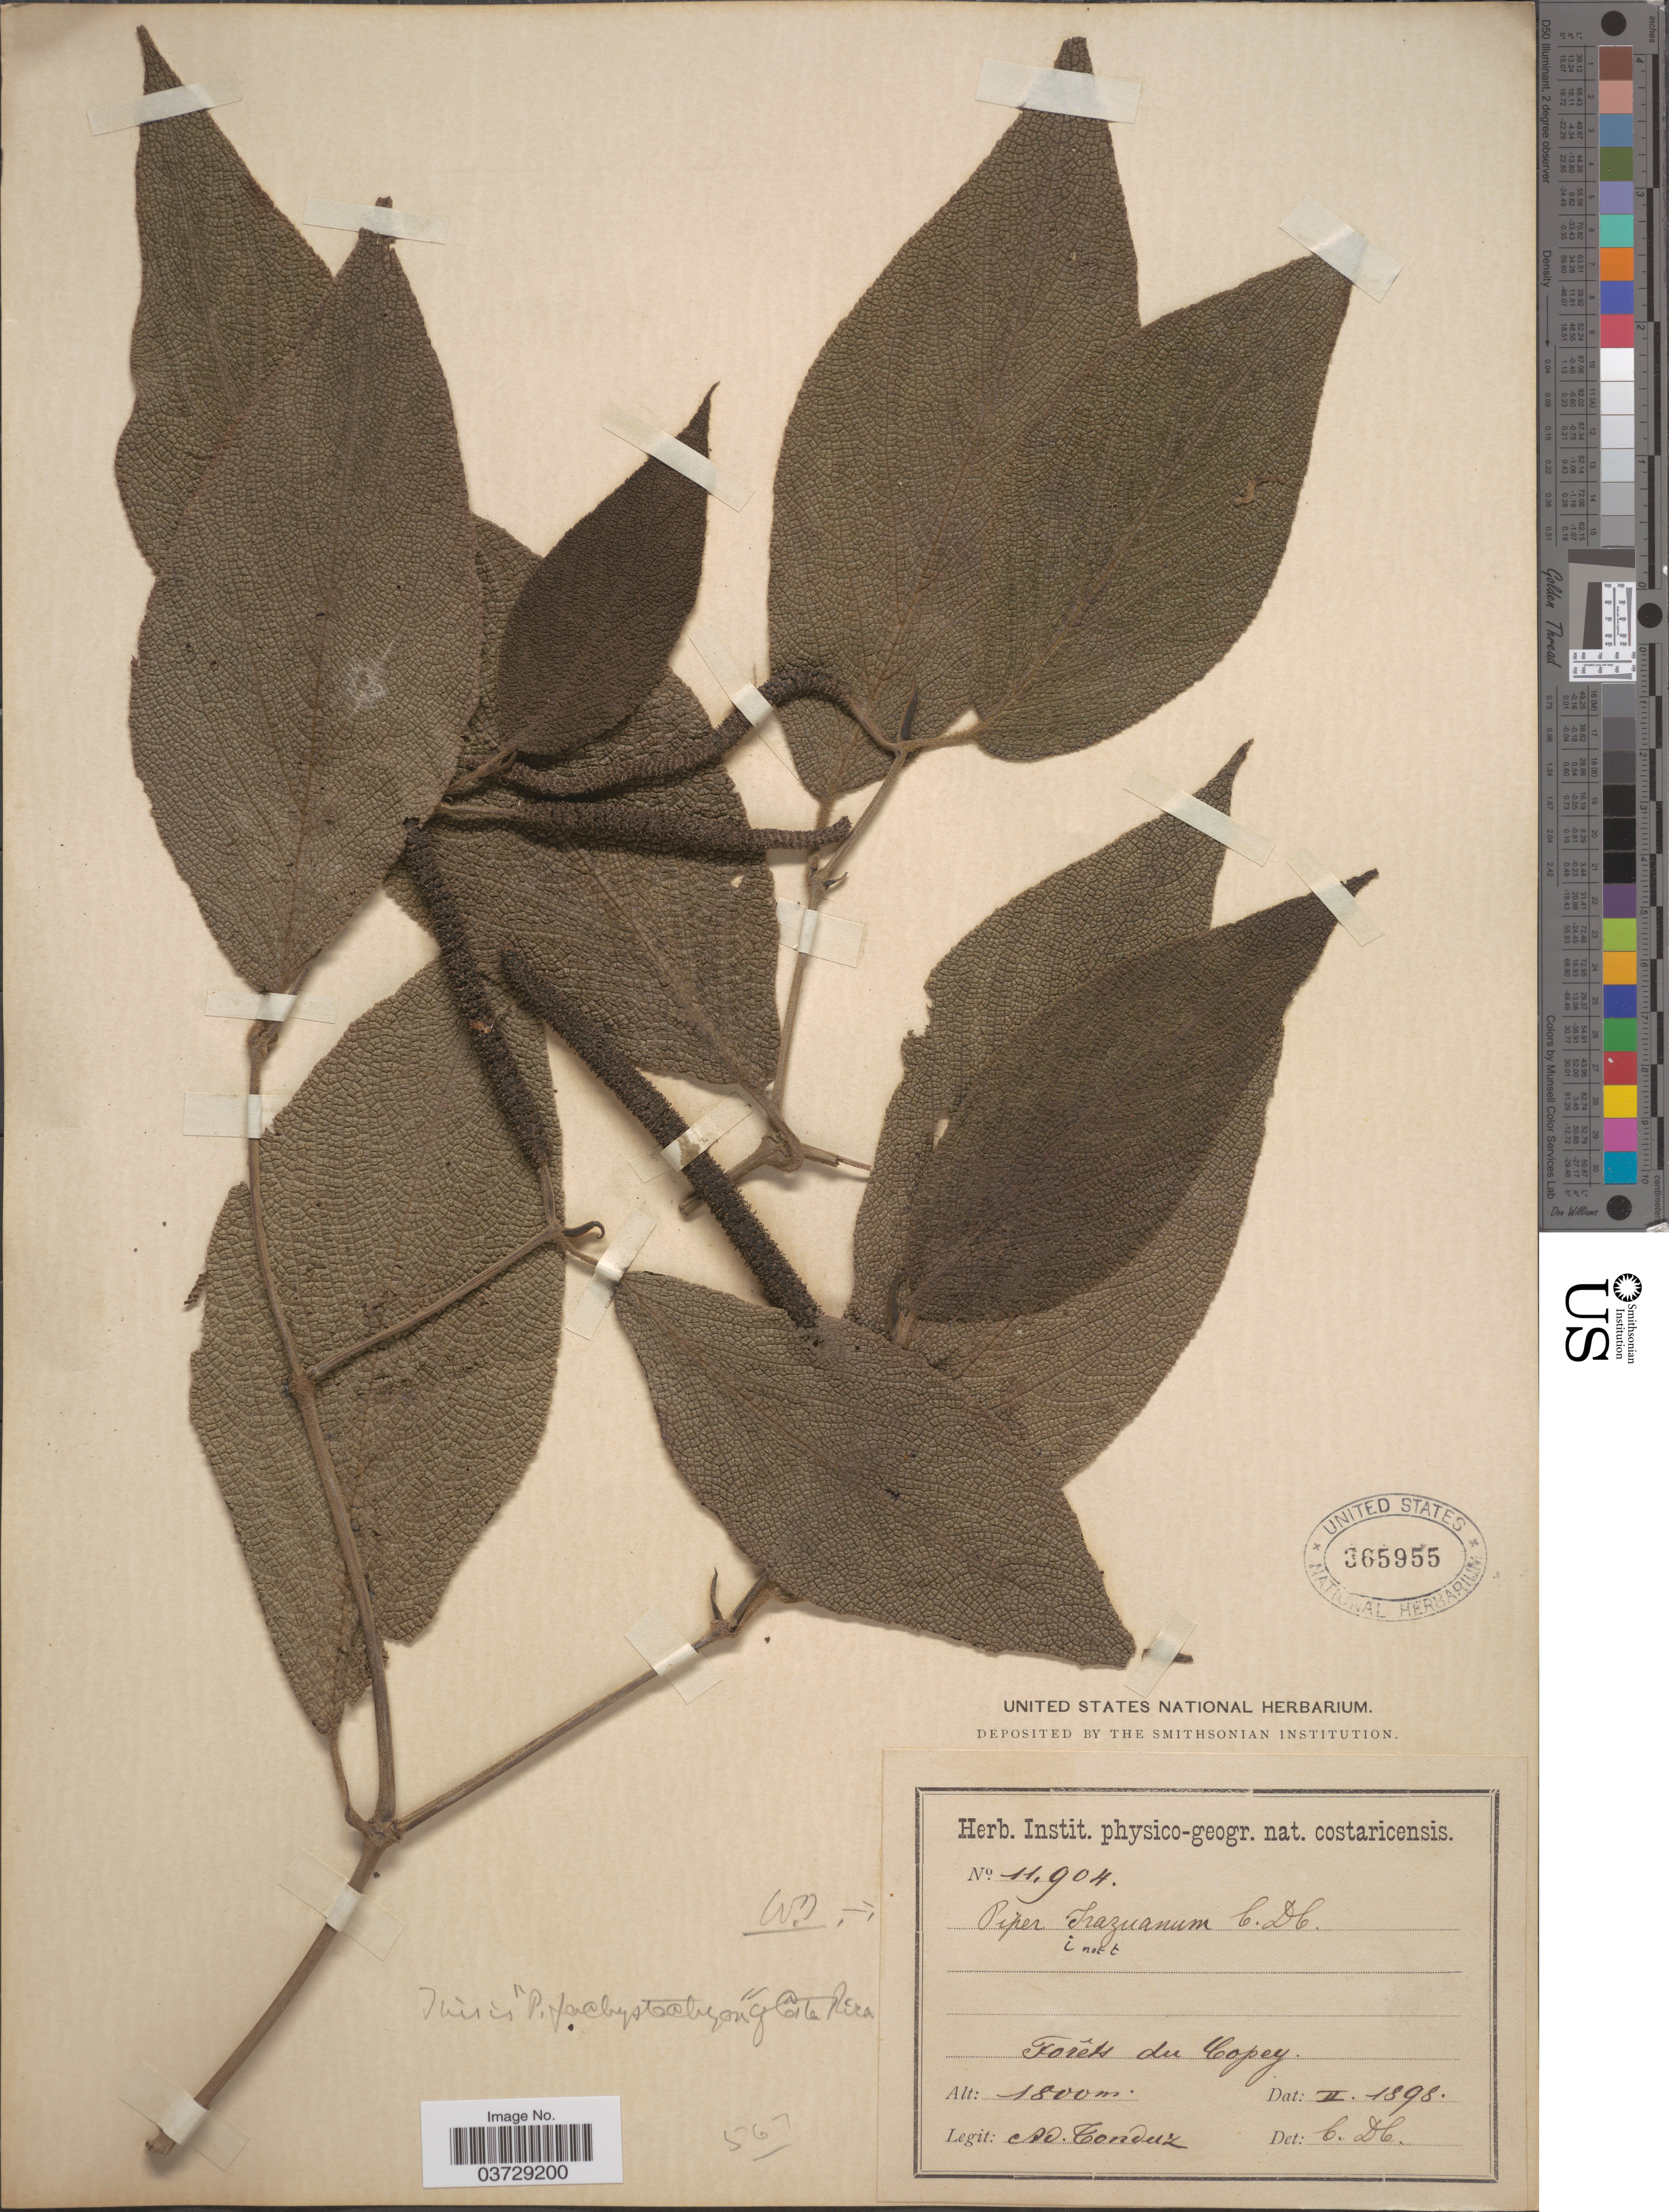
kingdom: Plantae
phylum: Tracheophyta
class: Magnoliopsida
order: Piperales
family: Piperaceae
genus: Piper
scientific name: Piper irazuanum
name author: C. DC.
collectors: A. Tonduz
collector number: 11904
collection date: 1898-02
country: Costa Rica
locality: Forêts du Copey.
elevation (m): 1800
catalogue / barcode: US 365955